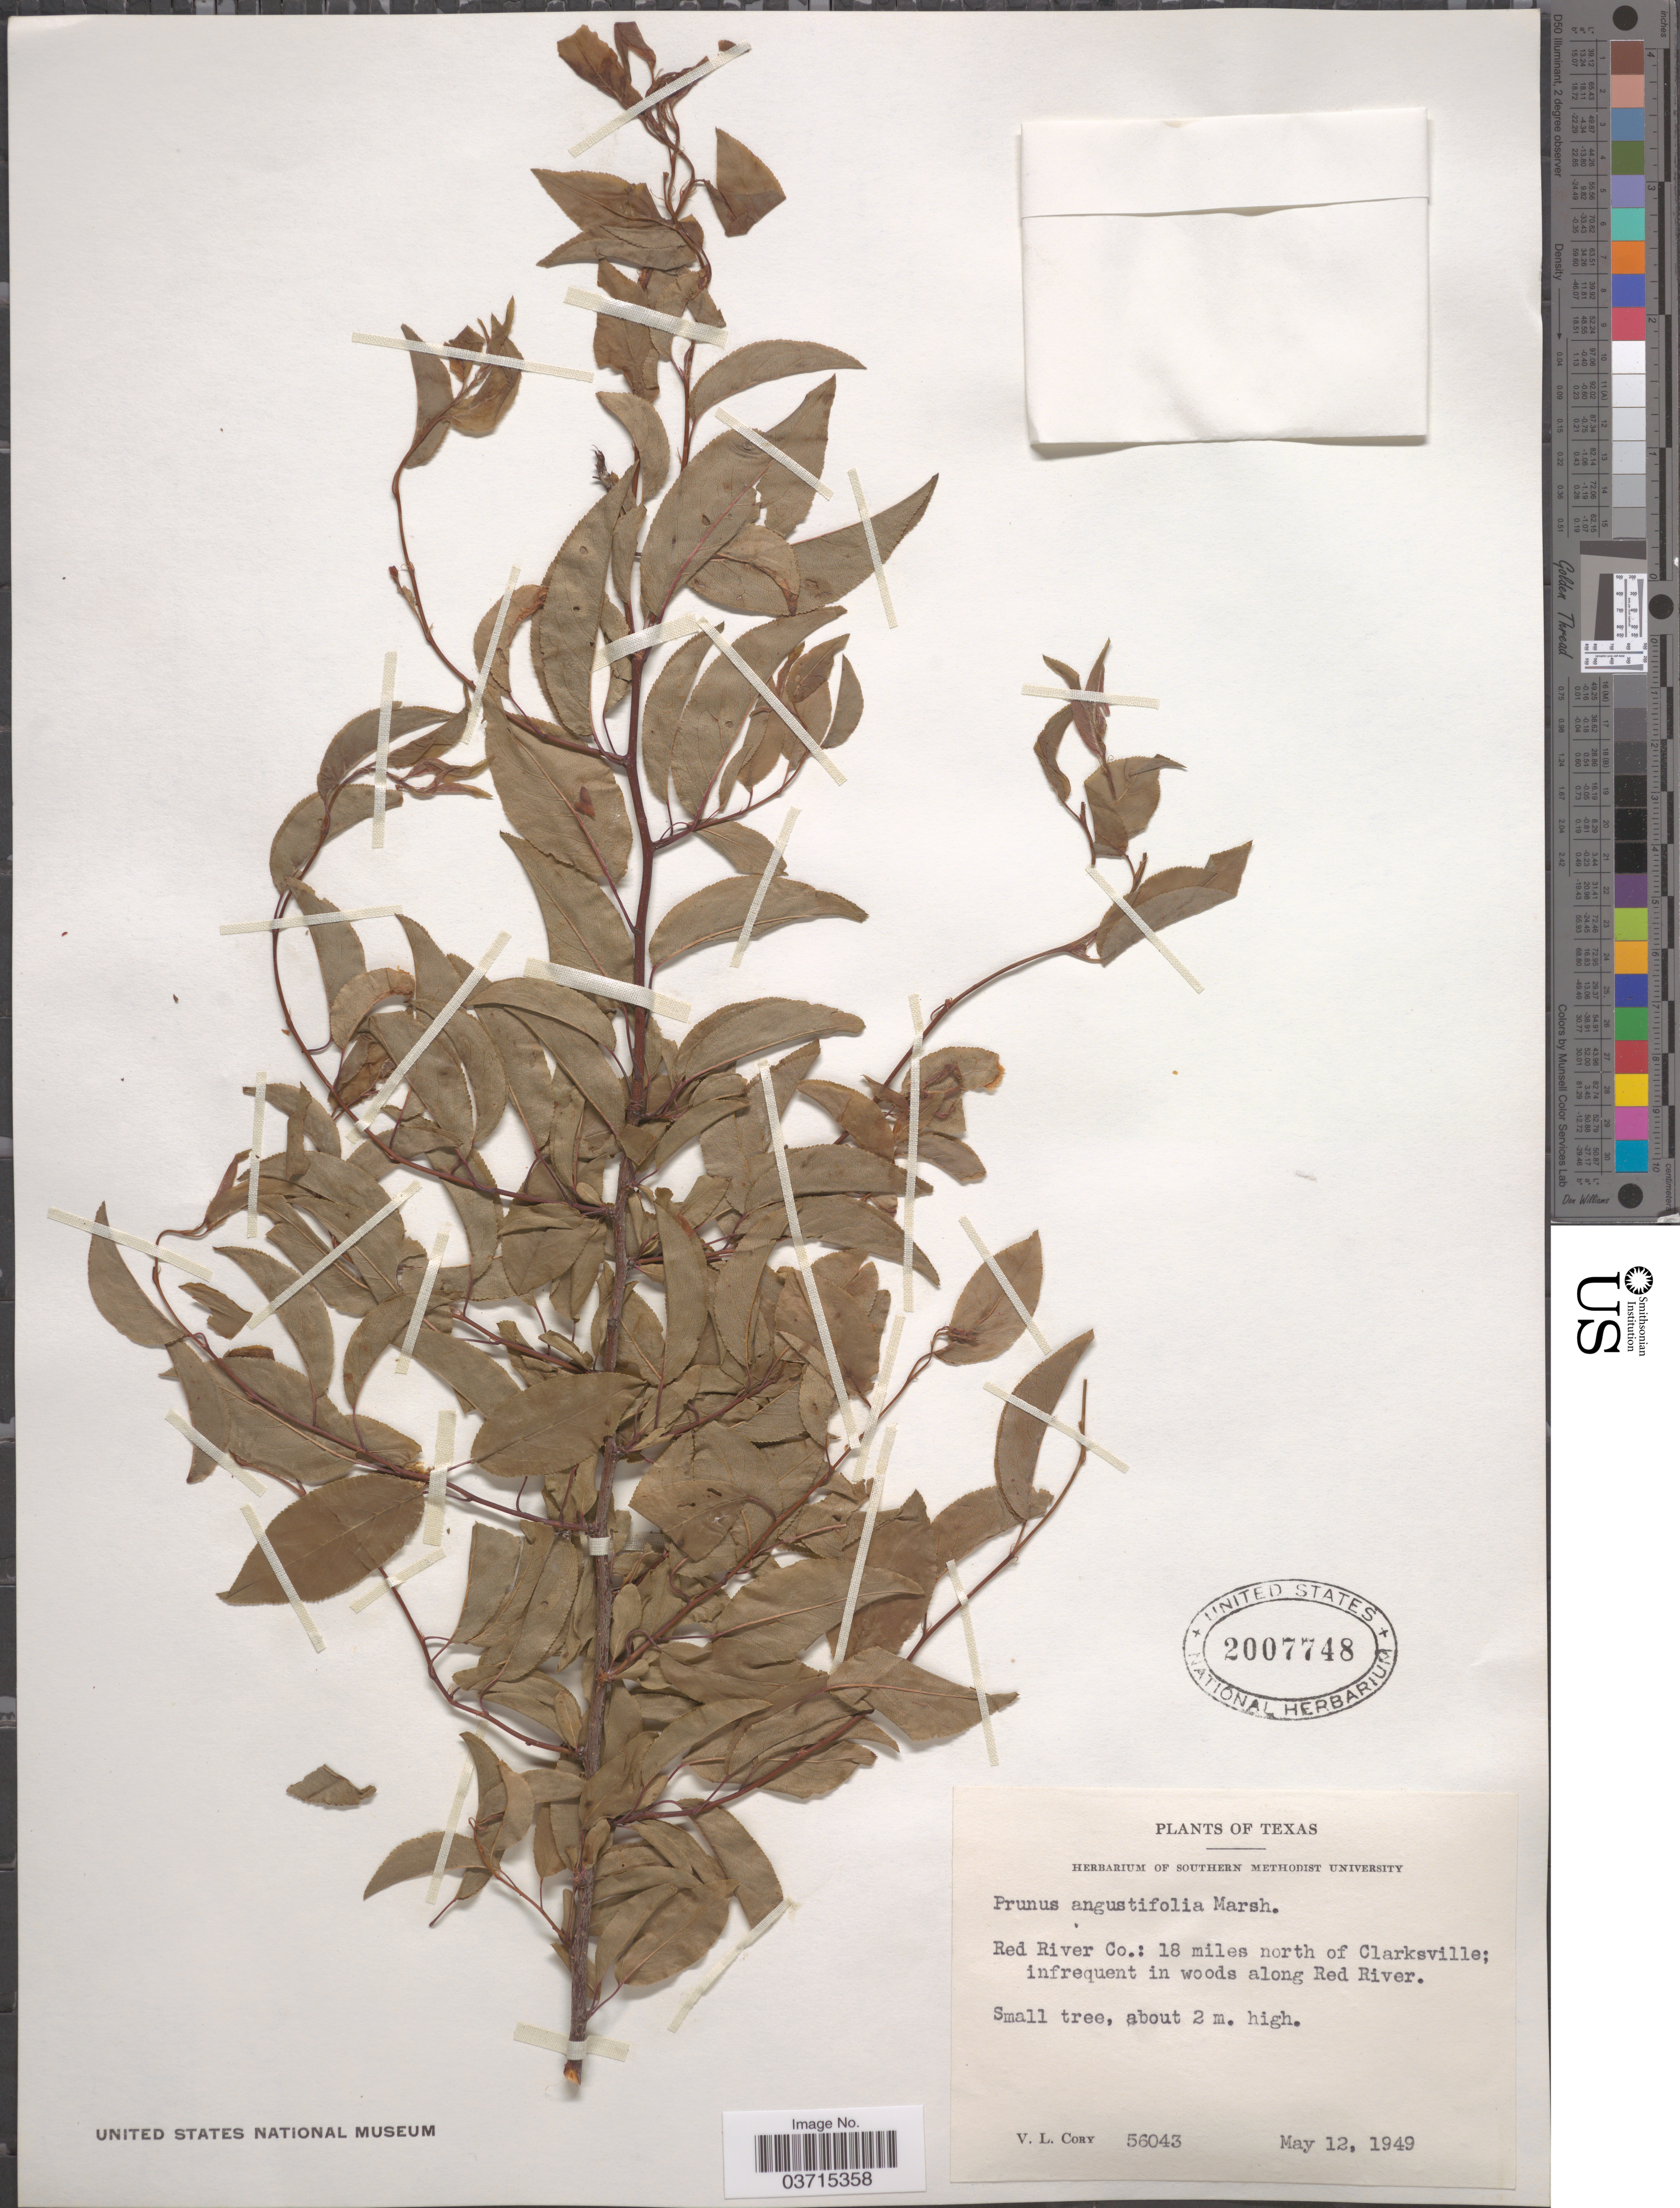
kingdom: Plantae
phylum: Tracheophyta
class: Magnoliopsida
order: Rosales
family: Rosaceae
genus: Prunus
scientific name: Prunus angustifolia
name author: Marshall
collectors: V. Cory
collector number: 56043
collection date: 1949-05-12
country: United States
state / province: Texas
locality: Red River Co.: 18 miles north of Clarksville; in woods along Red River.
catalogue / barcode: US 2007748